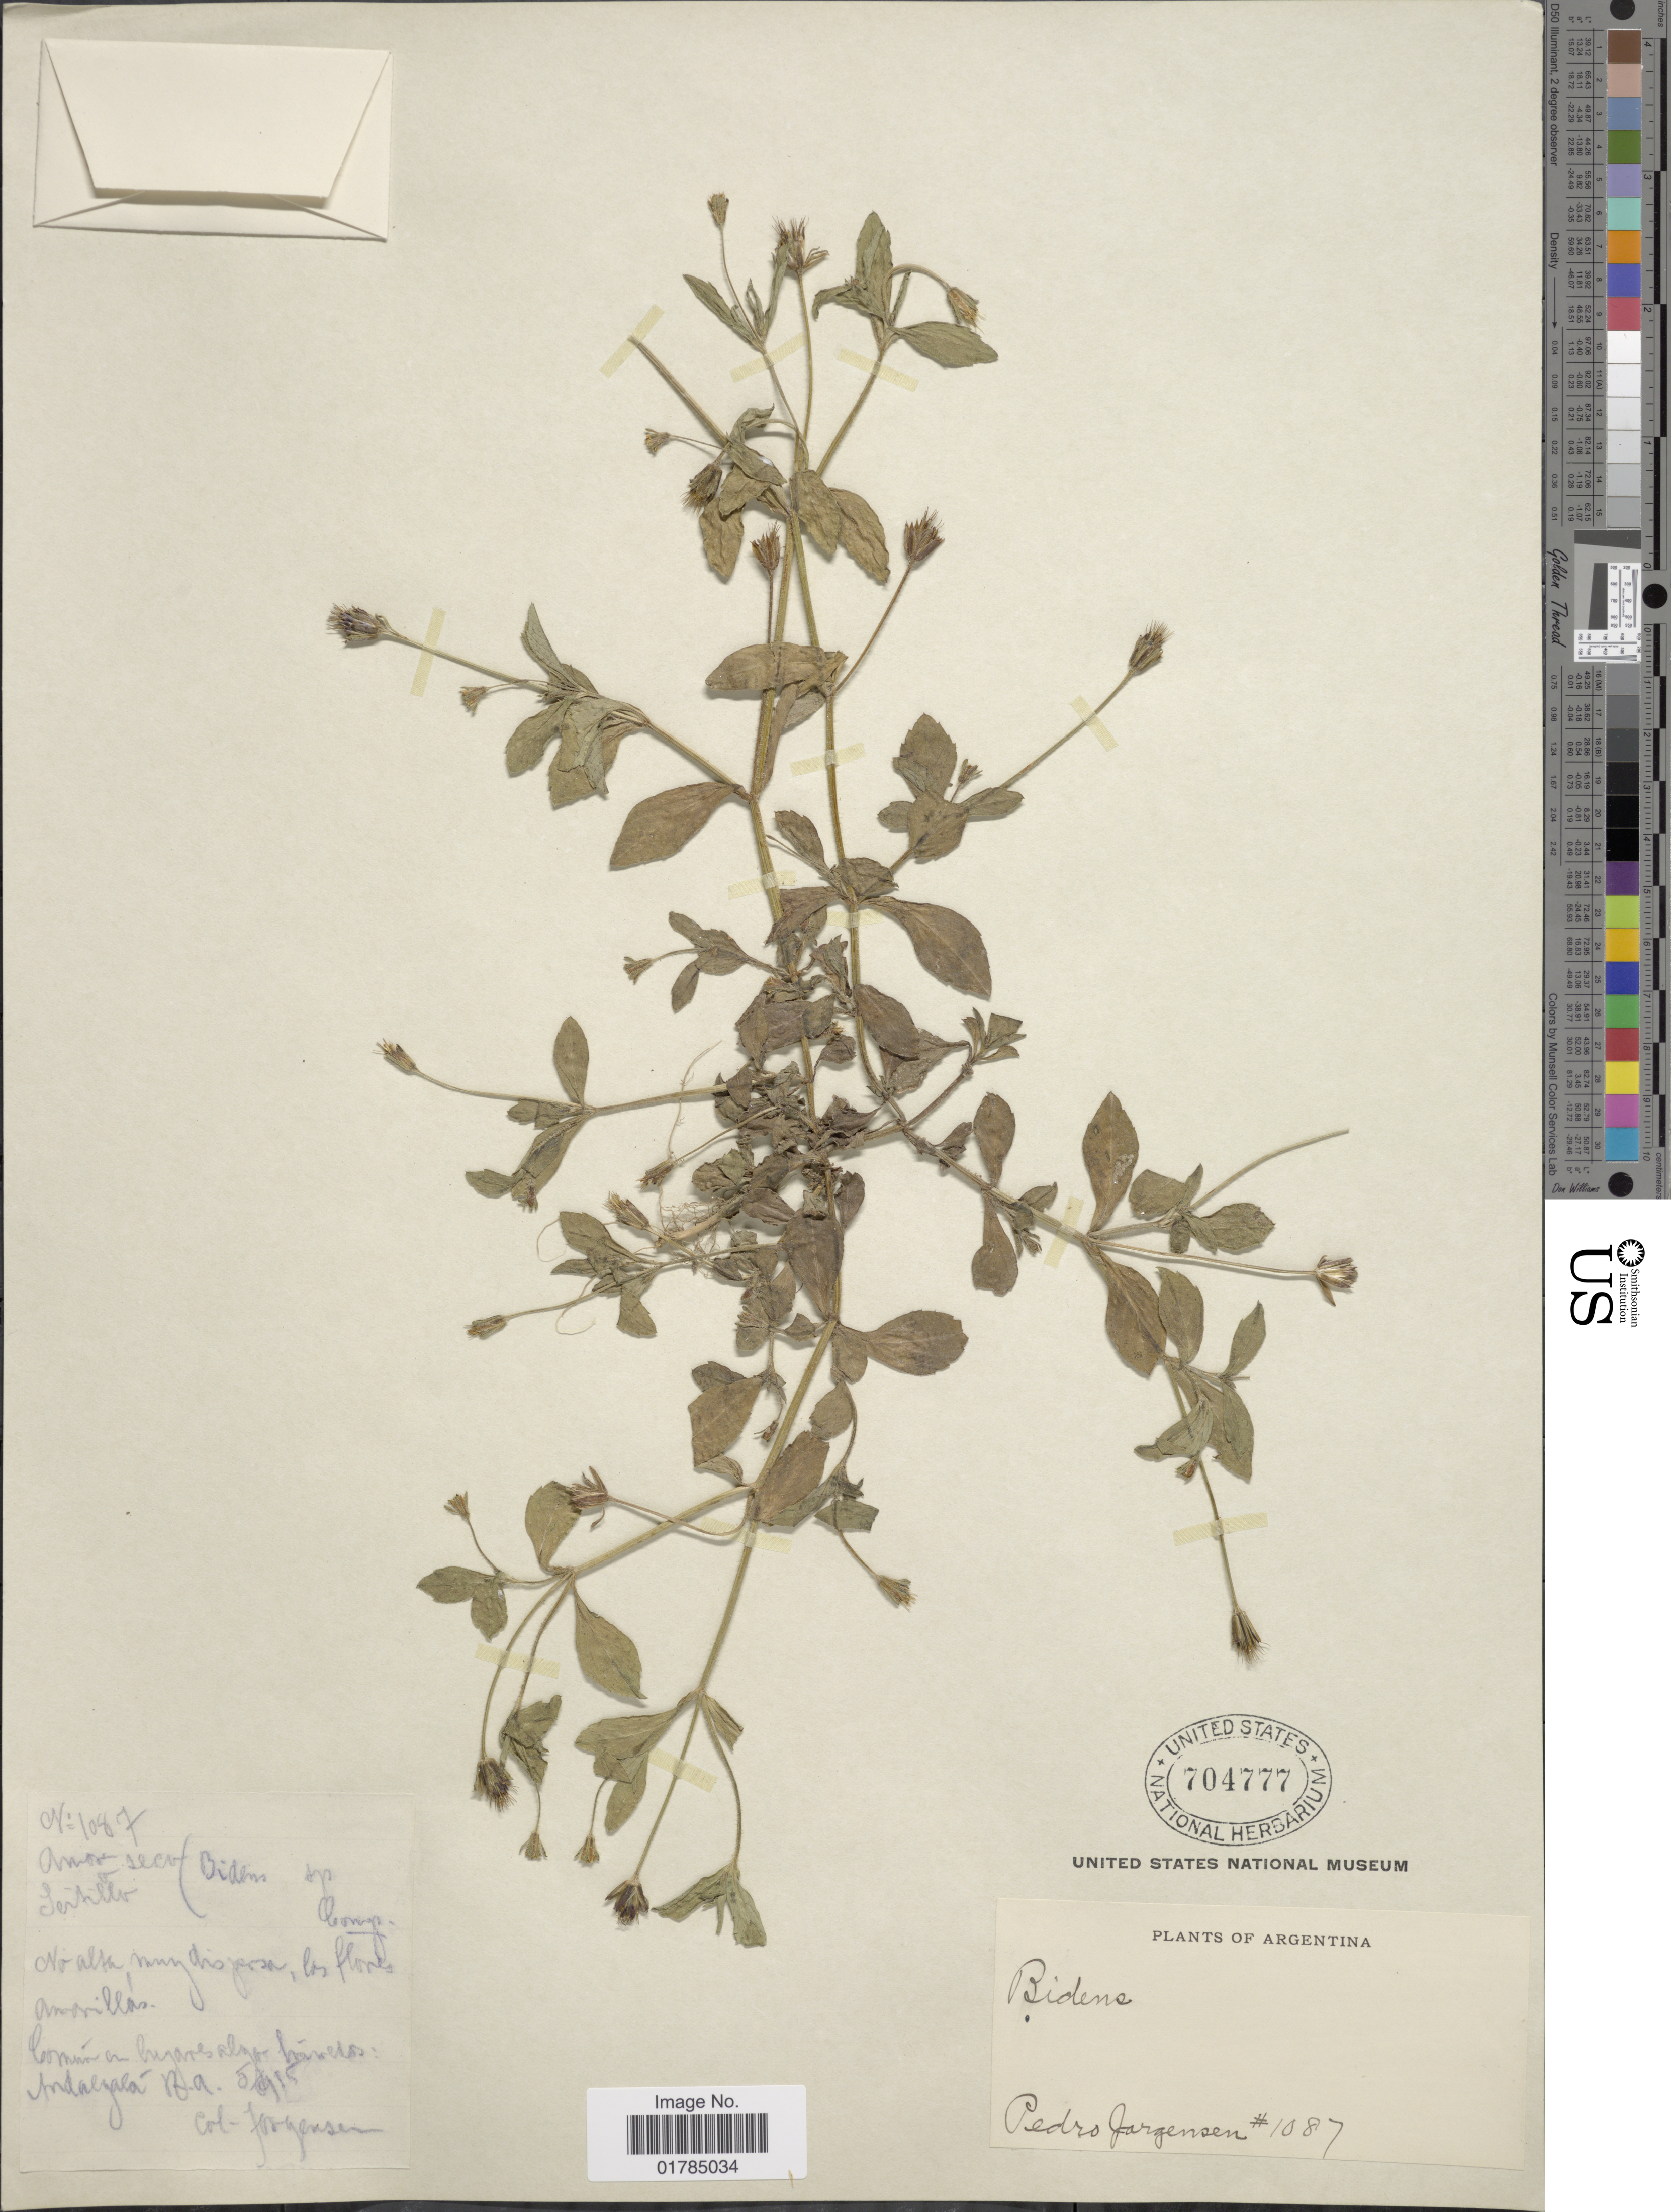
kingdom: Plantae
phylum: Tracheophyta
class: Magnoliopsida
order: Asterales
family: Asteraceae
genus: Heterosperma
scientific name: Heterosperma sp.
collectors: P. Jörgensen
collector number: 1087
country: Argentina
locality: Andagala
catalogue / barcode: US 704777